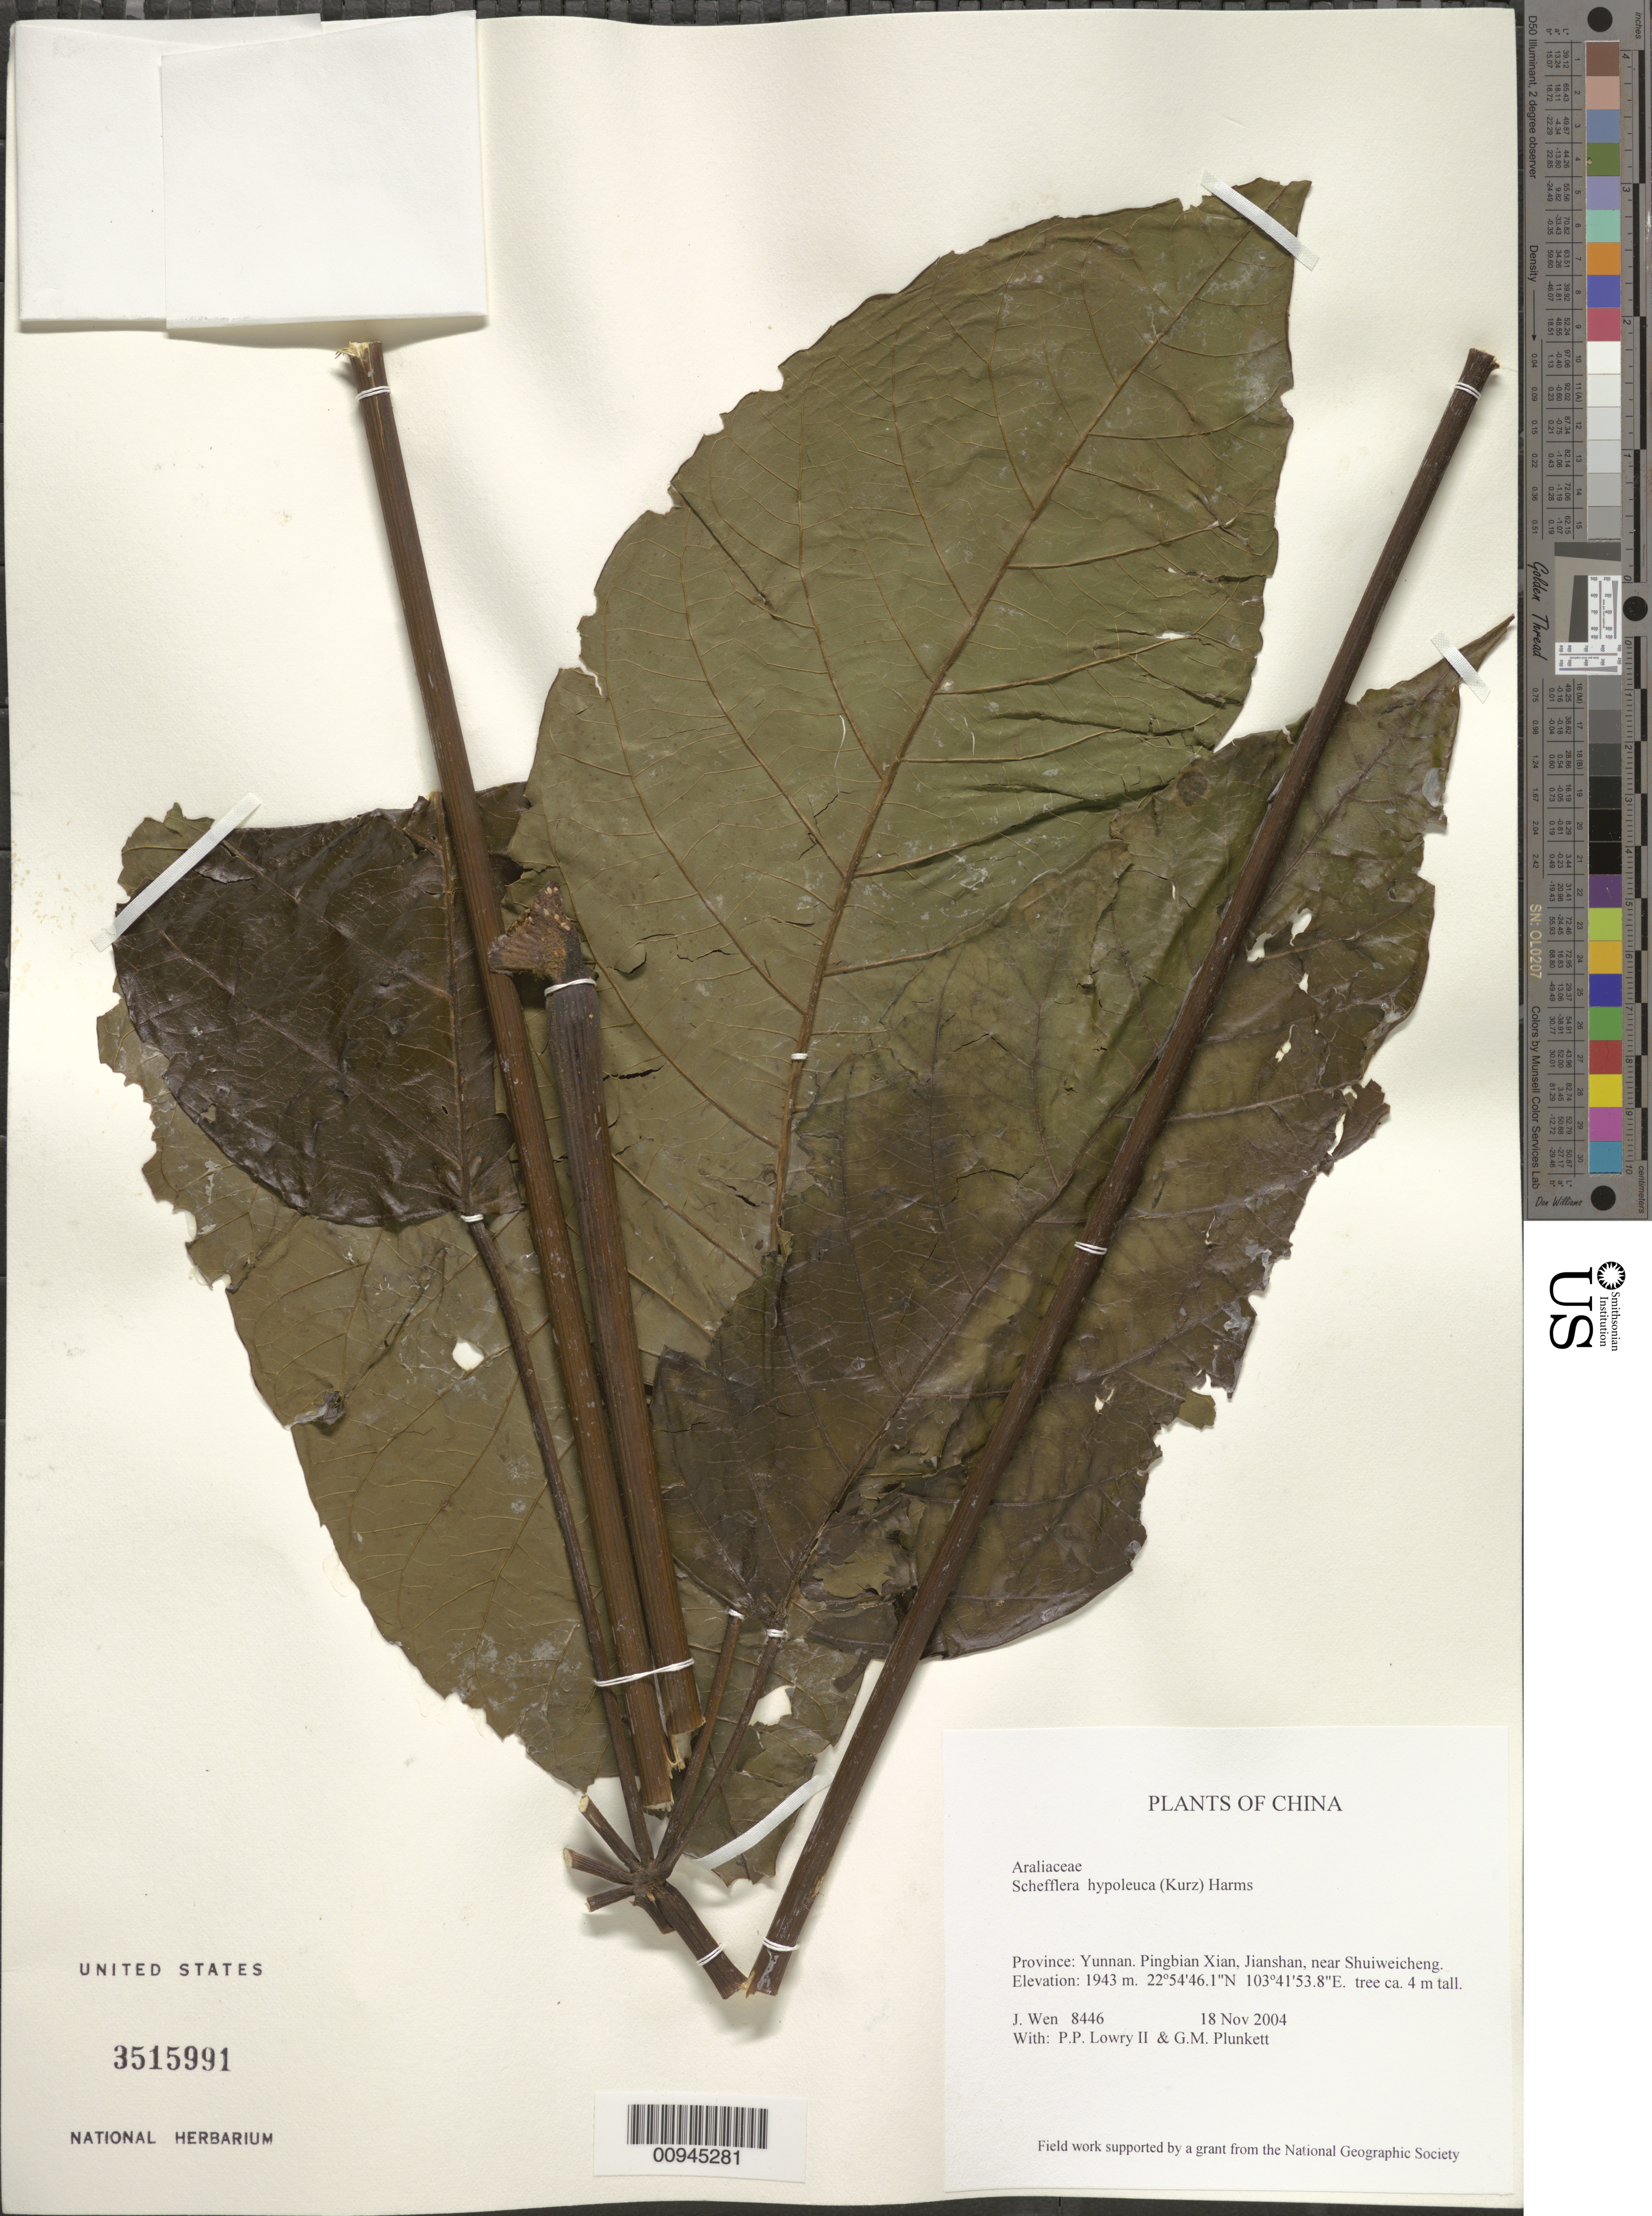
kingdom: Plantae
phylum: Tracheophyta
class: Magnoliopsida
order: Apiales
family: Araliaceae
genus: Schefflera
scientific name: Schefflera hypoleuca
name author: (Kurz) Harms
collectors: J. Wen, P. P. Lowry & G. M. Plunkett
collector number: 8446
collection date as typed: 18 Nov 2004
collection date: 2004-11-18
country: China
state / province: Yunnan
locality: Pingbian Xian, Jianshan, near Shuiweicheng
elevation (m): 1943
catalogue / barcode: US 3515991